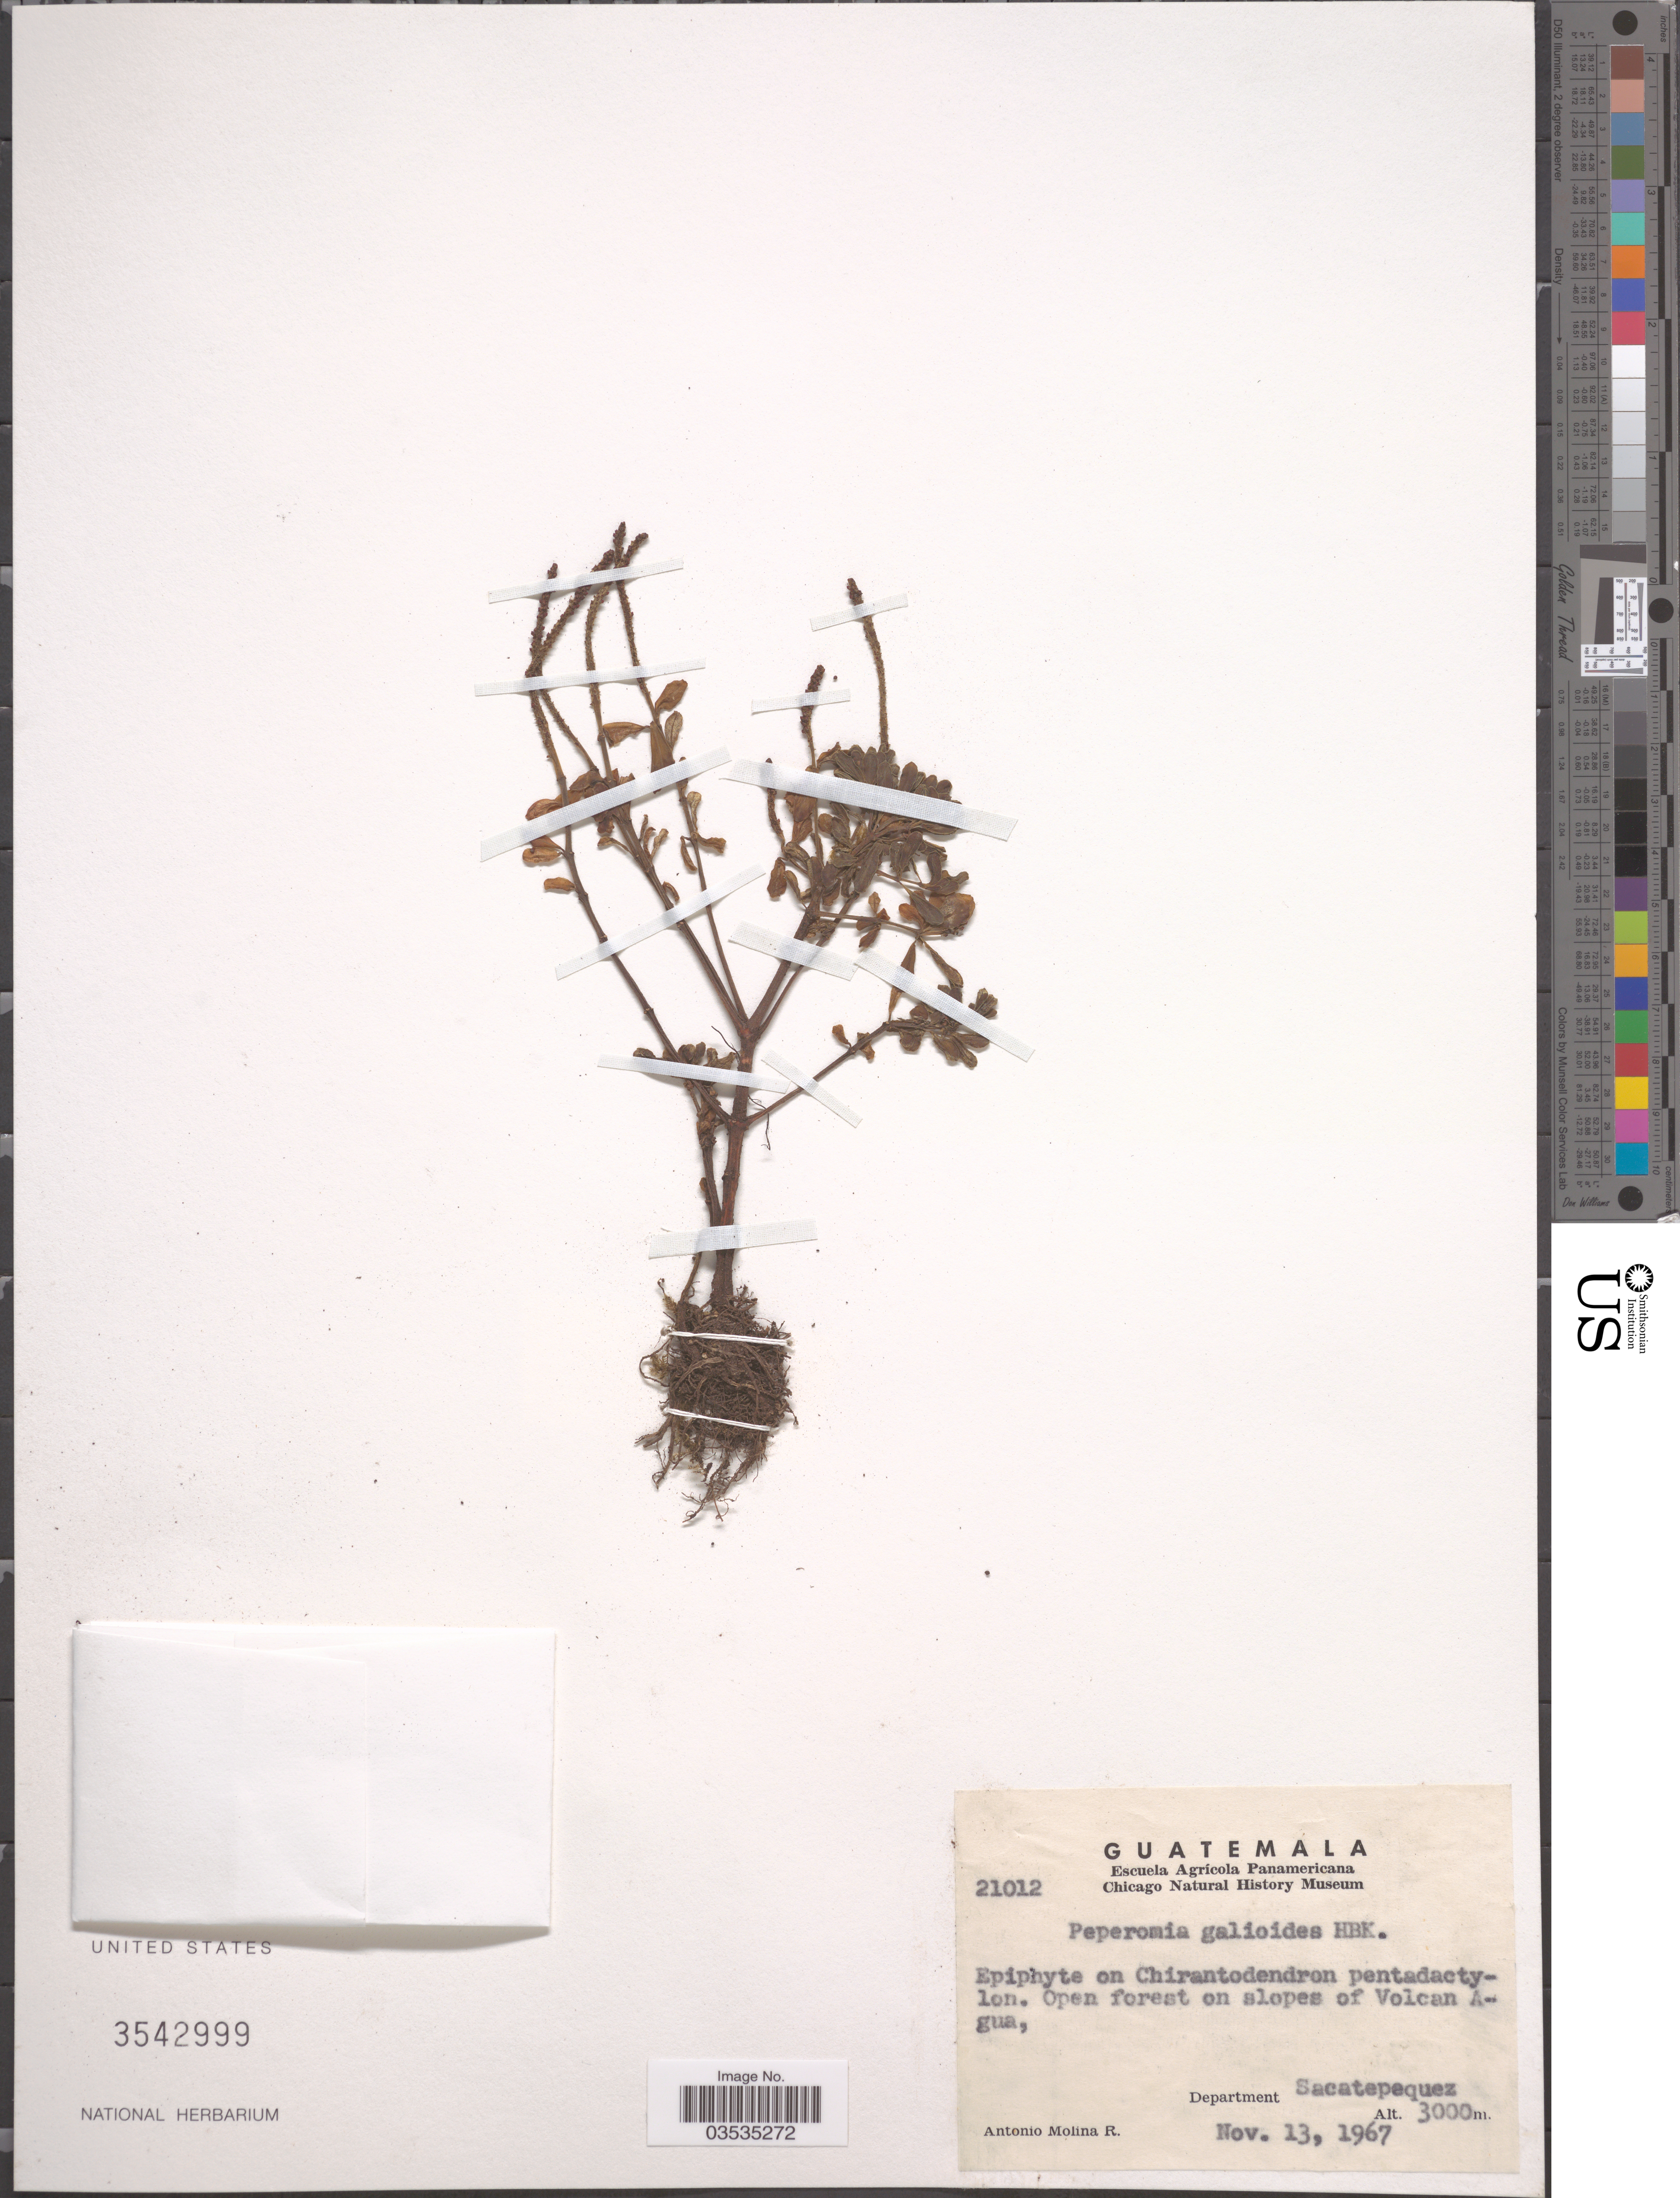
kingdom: Plantae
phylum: Tracheophyta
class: Magnoliopsida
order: Piperales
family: Piperaceae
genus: Peperomia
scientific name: Peperomia leptophylla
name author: Miq.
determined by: Jiménez, José Estaban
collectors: A. Molina R.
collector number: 21012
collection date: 1967-11-13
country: Guatemala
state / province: Sacatepequez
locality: Epiphyte on Chirantodendron pentadactylon. Open forest on slopes of Volcan Agua, Department Sacatepequez.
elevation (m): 3000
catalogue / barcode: US 3542999